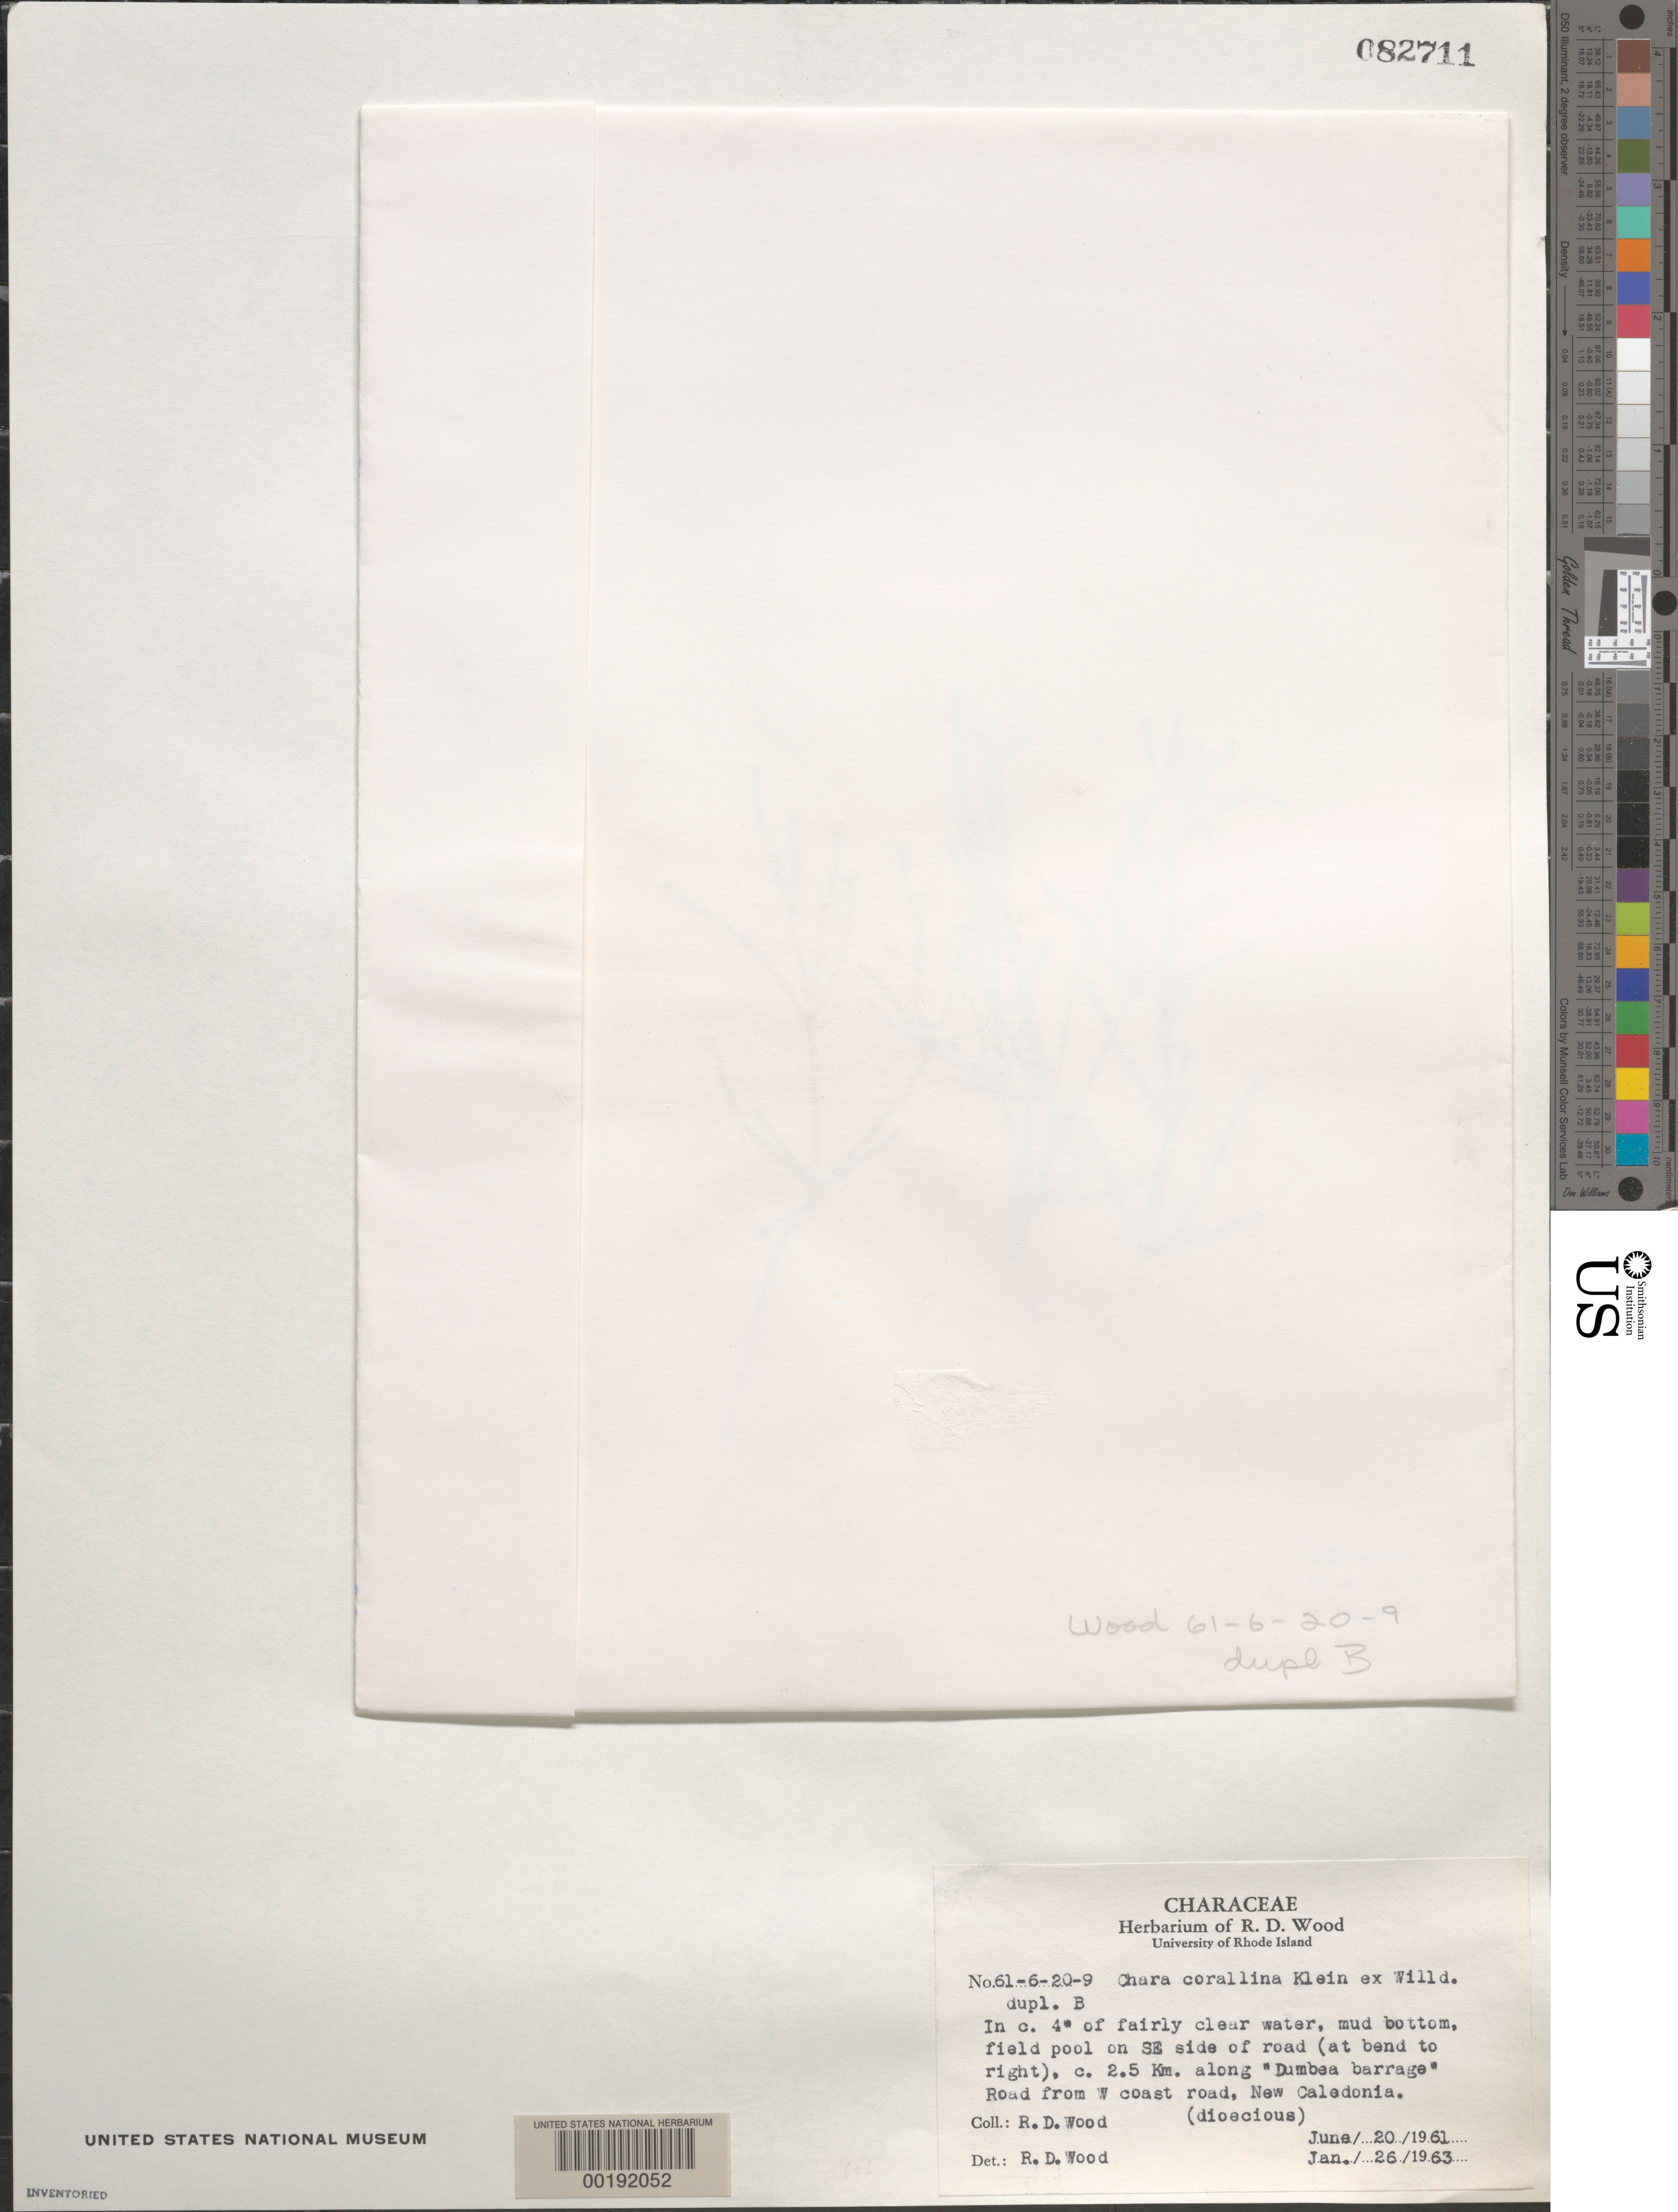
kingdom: Plantae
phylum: Charophyta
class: Charophyceae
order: Charales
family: Characeae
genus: Chara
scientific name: Chara corallina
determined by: Wood, R. D.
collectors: R. Wood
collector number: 61-6-20-9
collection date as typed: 20 Jun 1961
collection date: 1961-06-20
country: New Caledonia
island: New Caledonia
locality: Dumbea barrage road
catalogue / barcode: US 82711